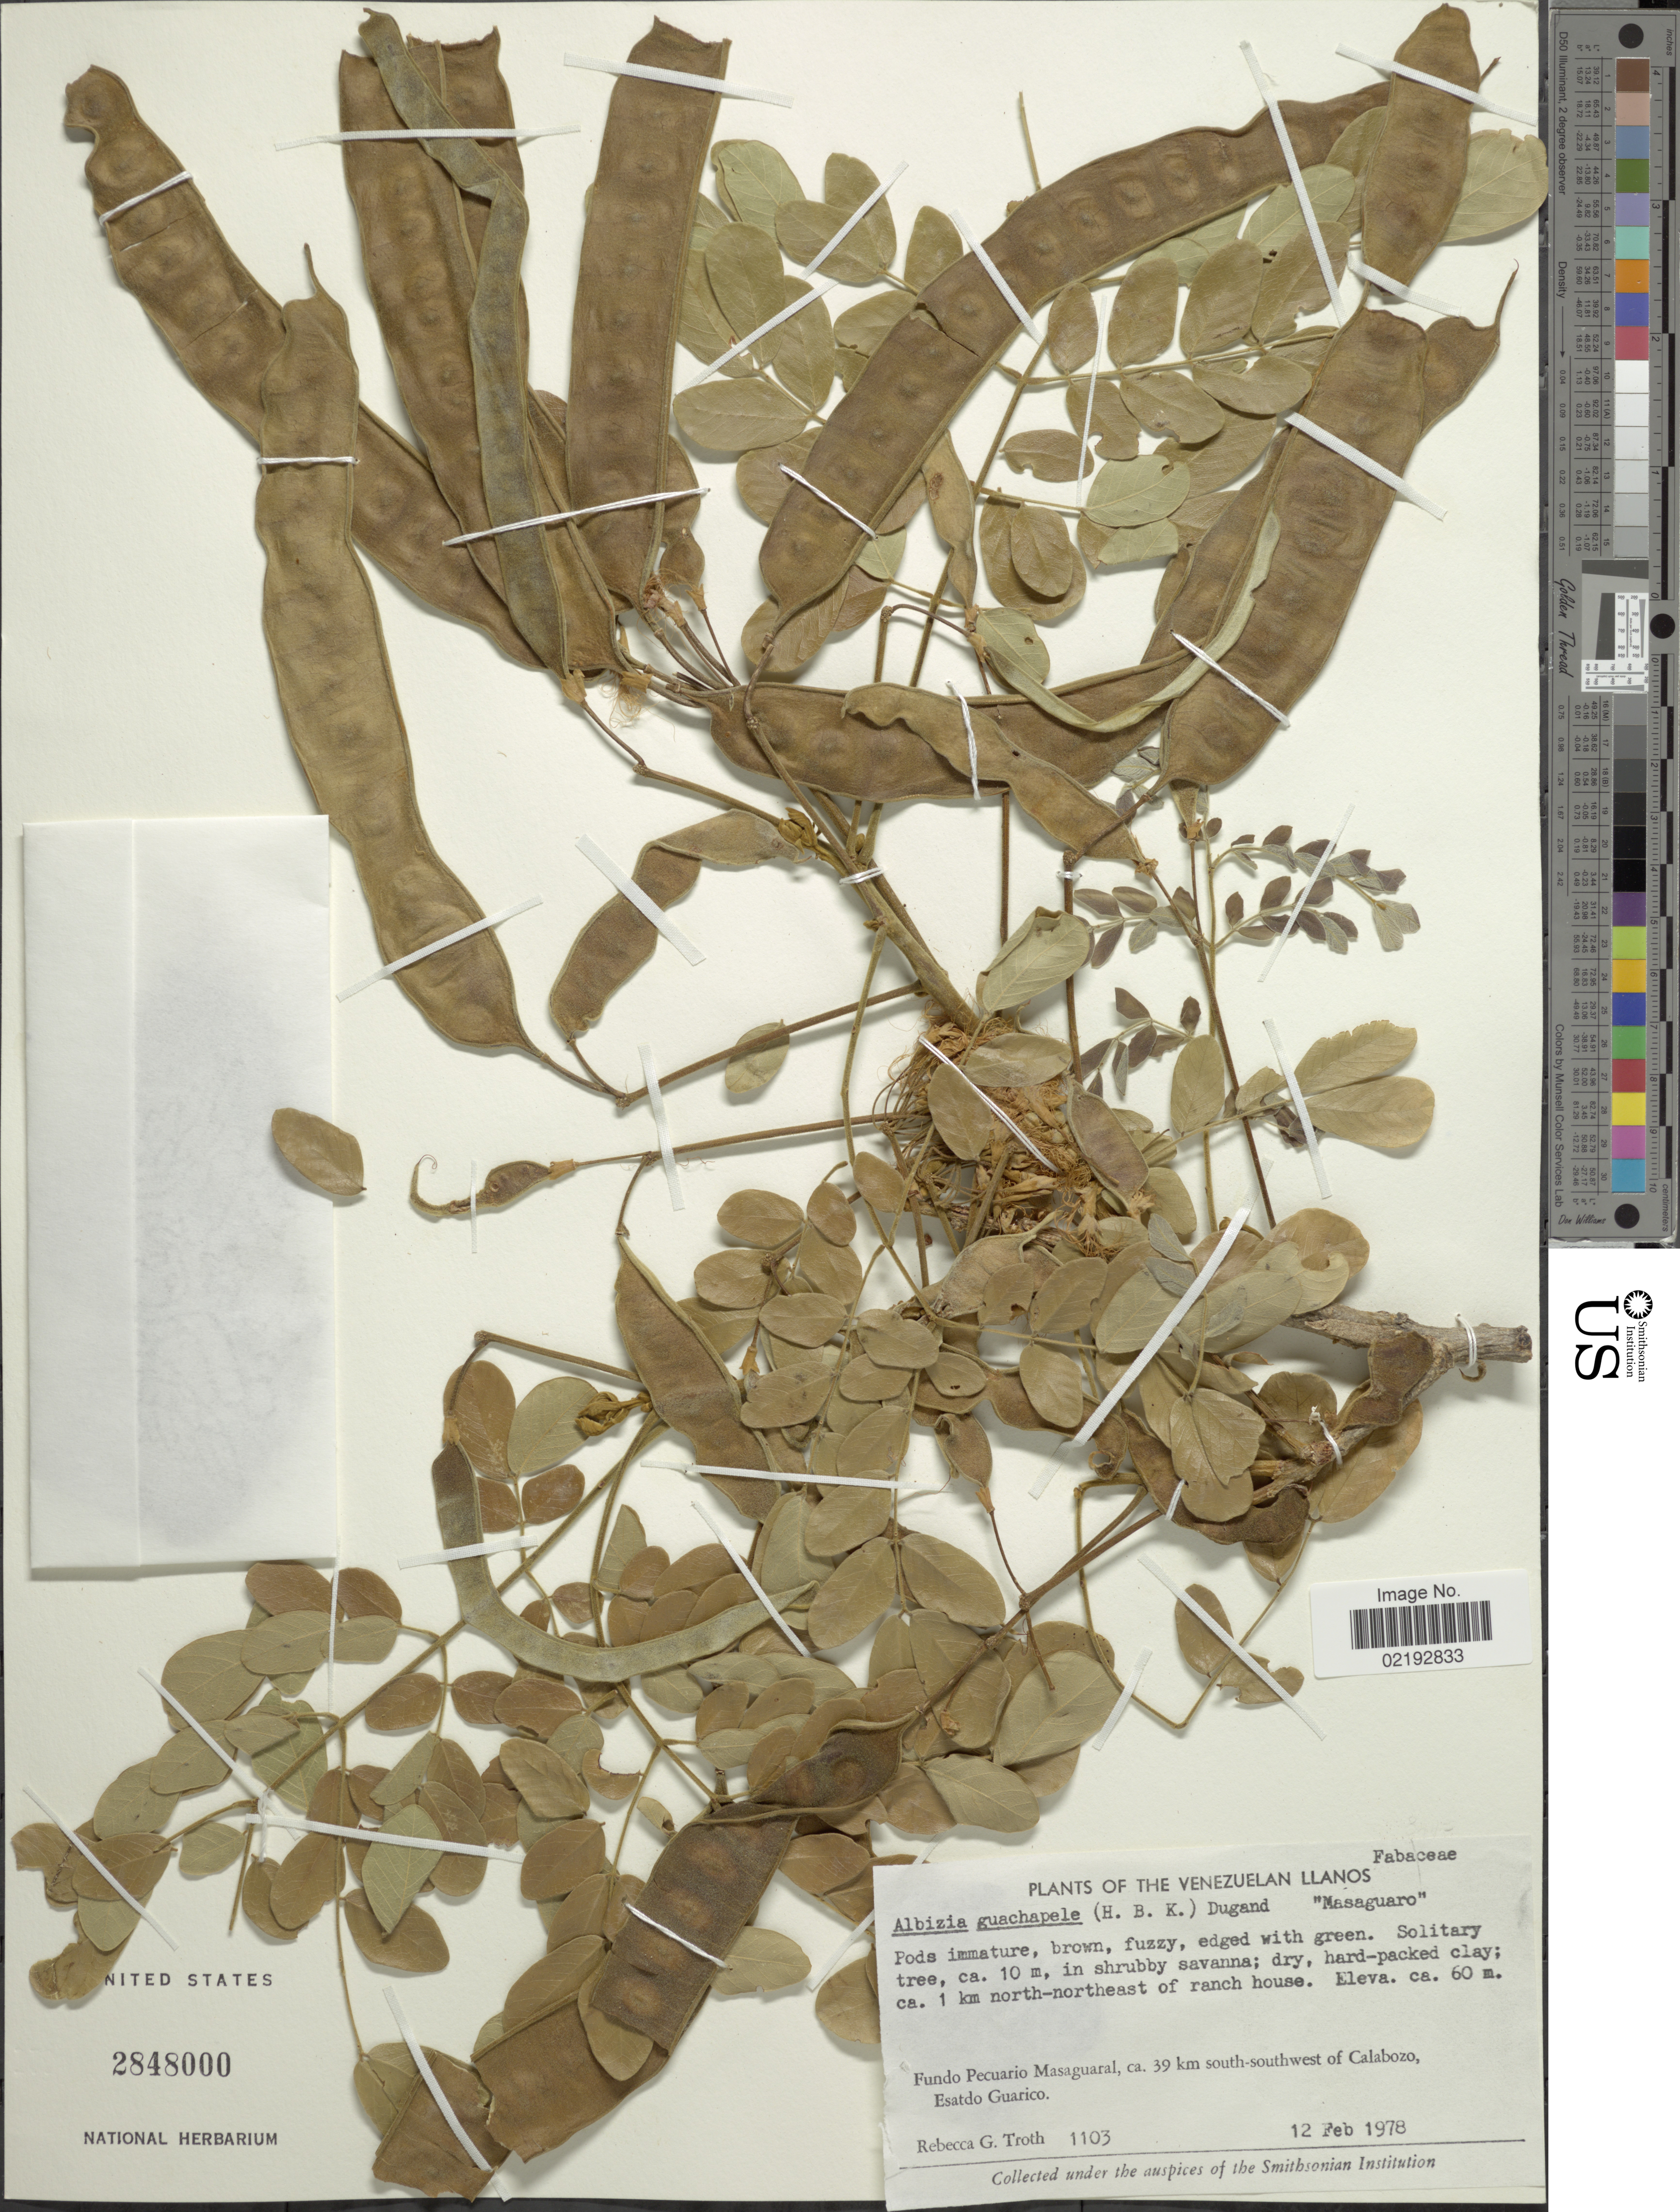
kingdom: Plantae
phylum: Tracheophyta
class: Magnoliopsida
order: Fabales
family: Fabaceae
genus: Pseudosamanea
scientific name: Pseudosamanea guachapele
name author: (Kunth) Harms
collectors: R. Troth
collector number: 1103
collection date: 1978-02-12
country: Venezuela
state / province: Guárico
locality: Ca 1 km north-northeast of ranch house, Fundo Pecuario Masaguaral, ca 39 km south-southwest of Calabozo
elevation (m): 60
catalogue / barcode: US 2848000